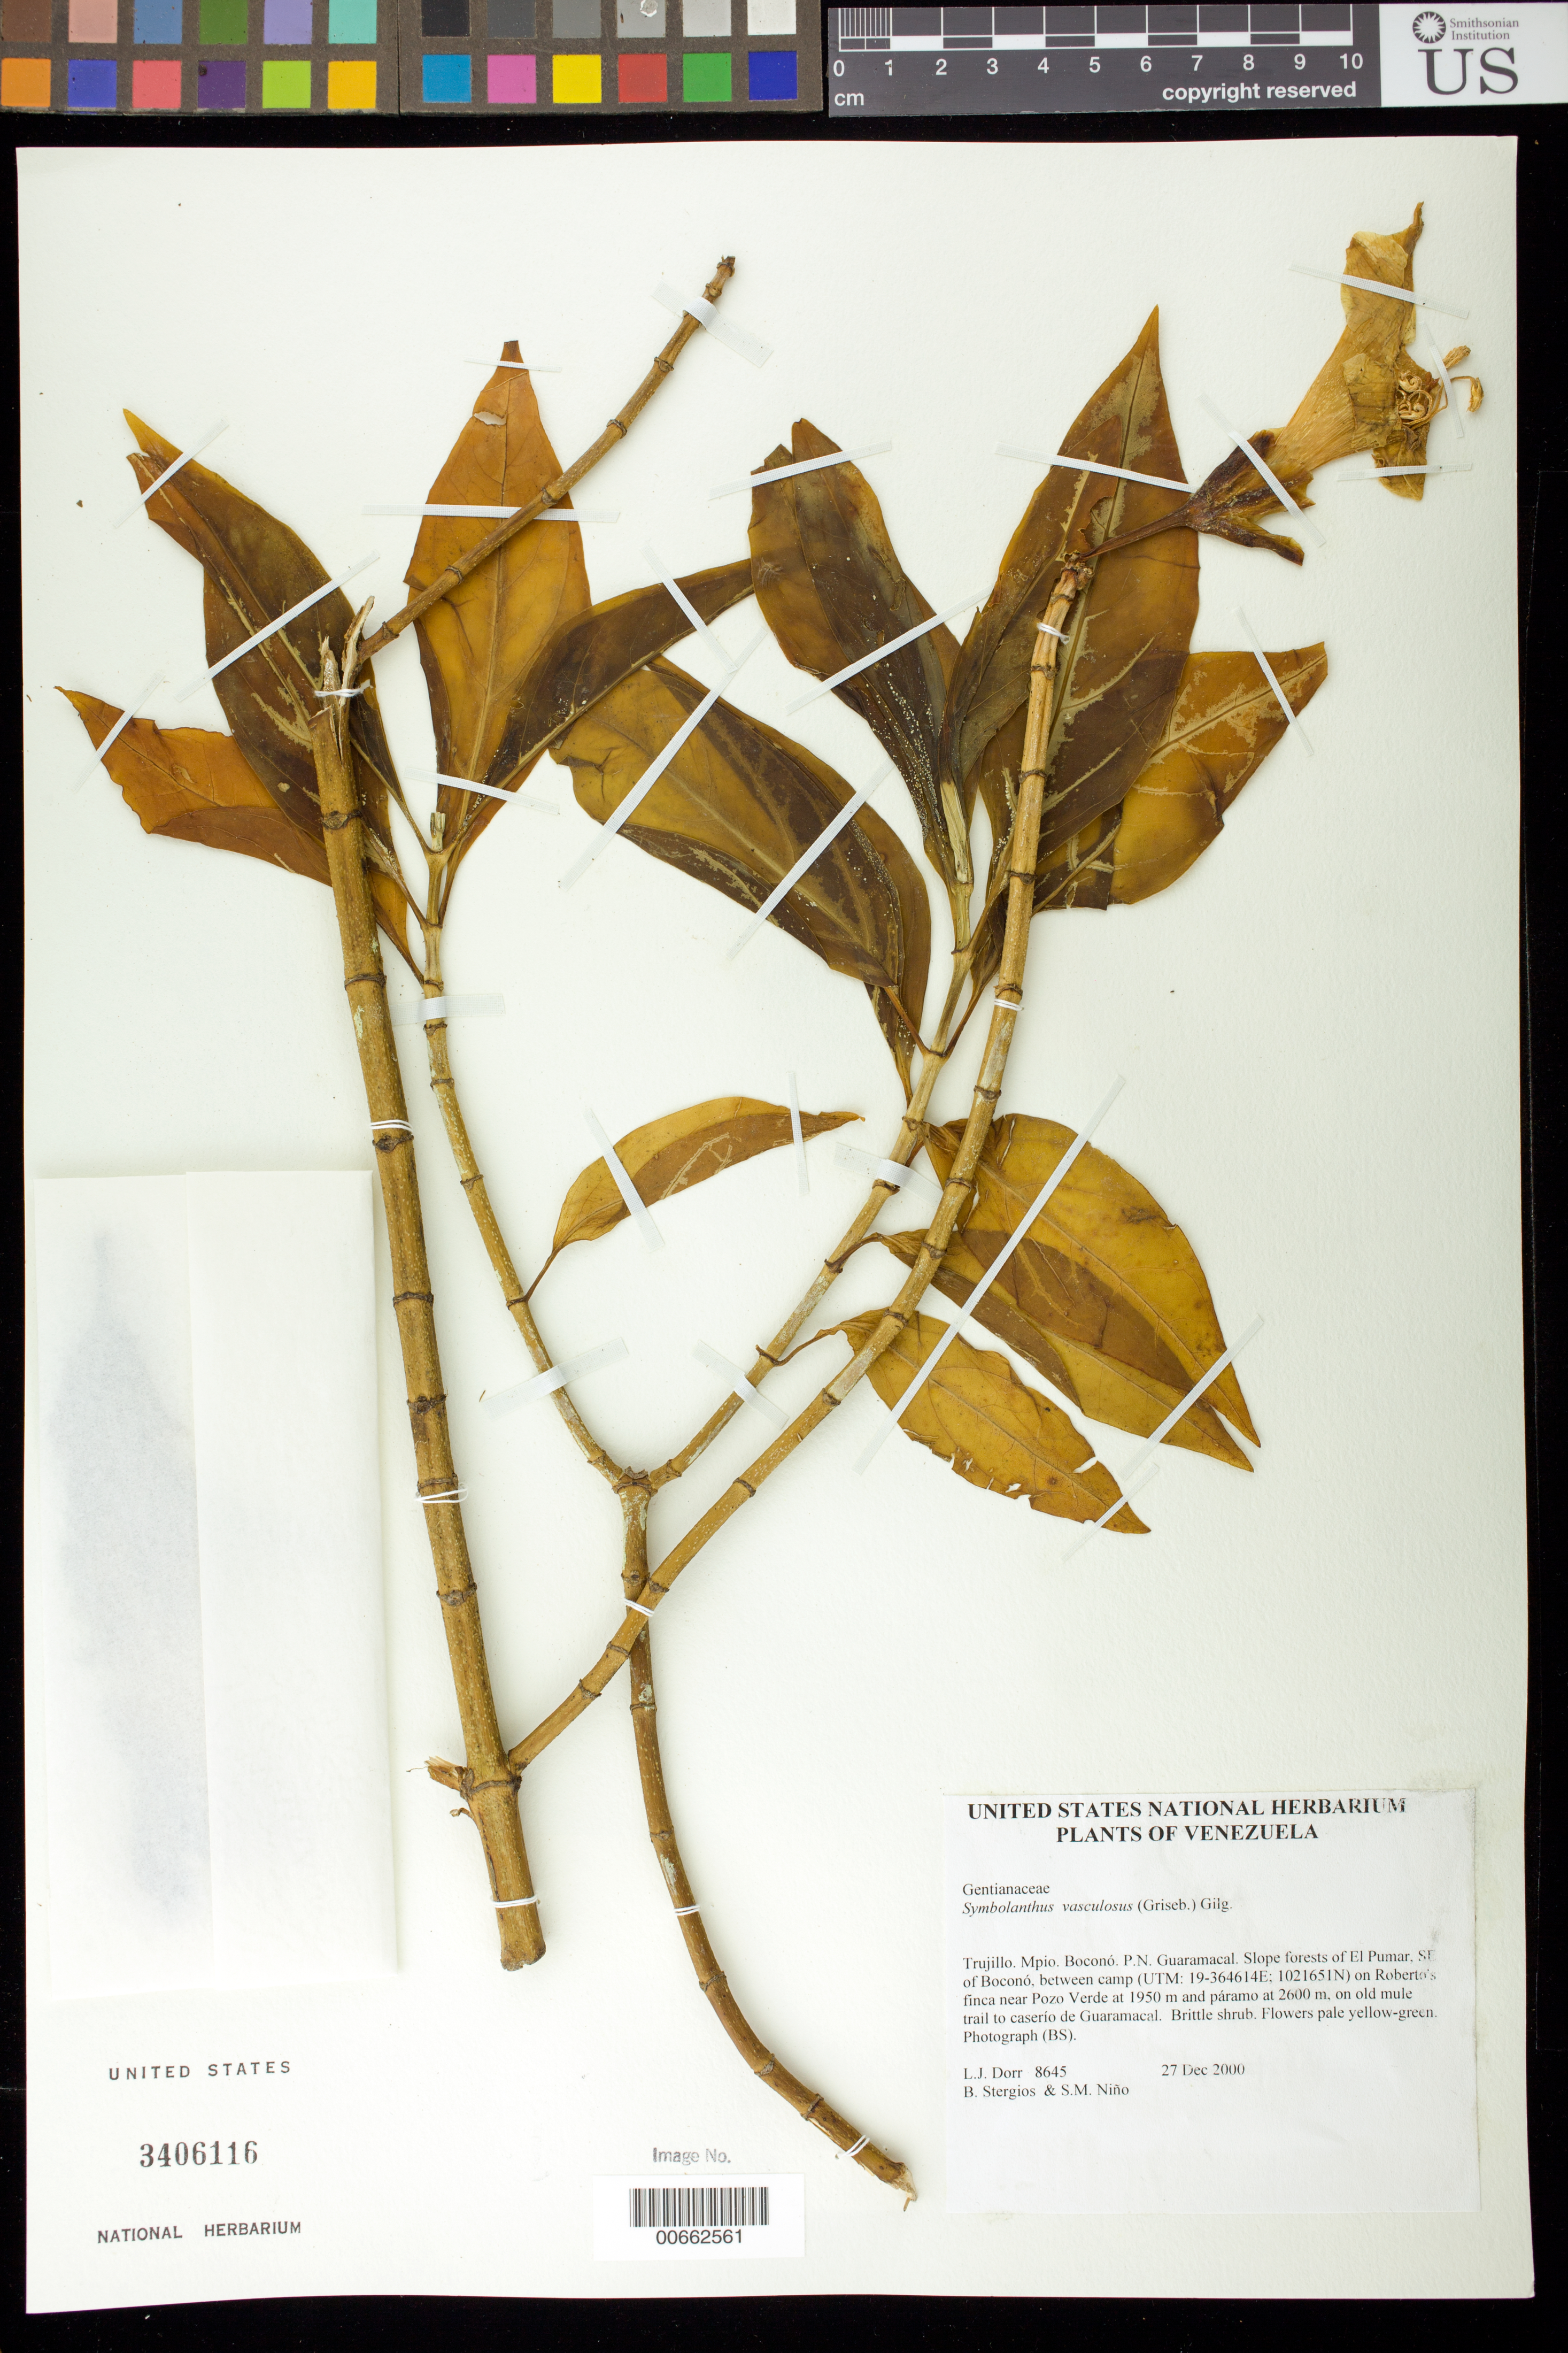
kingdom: Plantae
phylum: Tracheophyta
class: Magnoliopsida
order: Gentianales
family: Gentianaceae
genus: Symbolanthus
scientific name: Symbolanthus vasculosus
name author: (Griseb.) Gilg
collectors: L. J. Dorr, B. G. Stergios & S. M. Niño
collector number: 8645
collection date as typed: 27 Dec 2000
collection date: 2000-12-27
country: Venezuela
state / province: Trujillo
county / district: Boconó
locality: Parque Nacional Guaramacal. El Pumar, SE of Boconó, between camp on Roberto's finca near Pozo Verde at 1950 m and páramo at 2600 m, on old mule trail to caserío de Guaramacal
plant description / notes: NY, PORT, US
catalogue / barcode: US 3406116